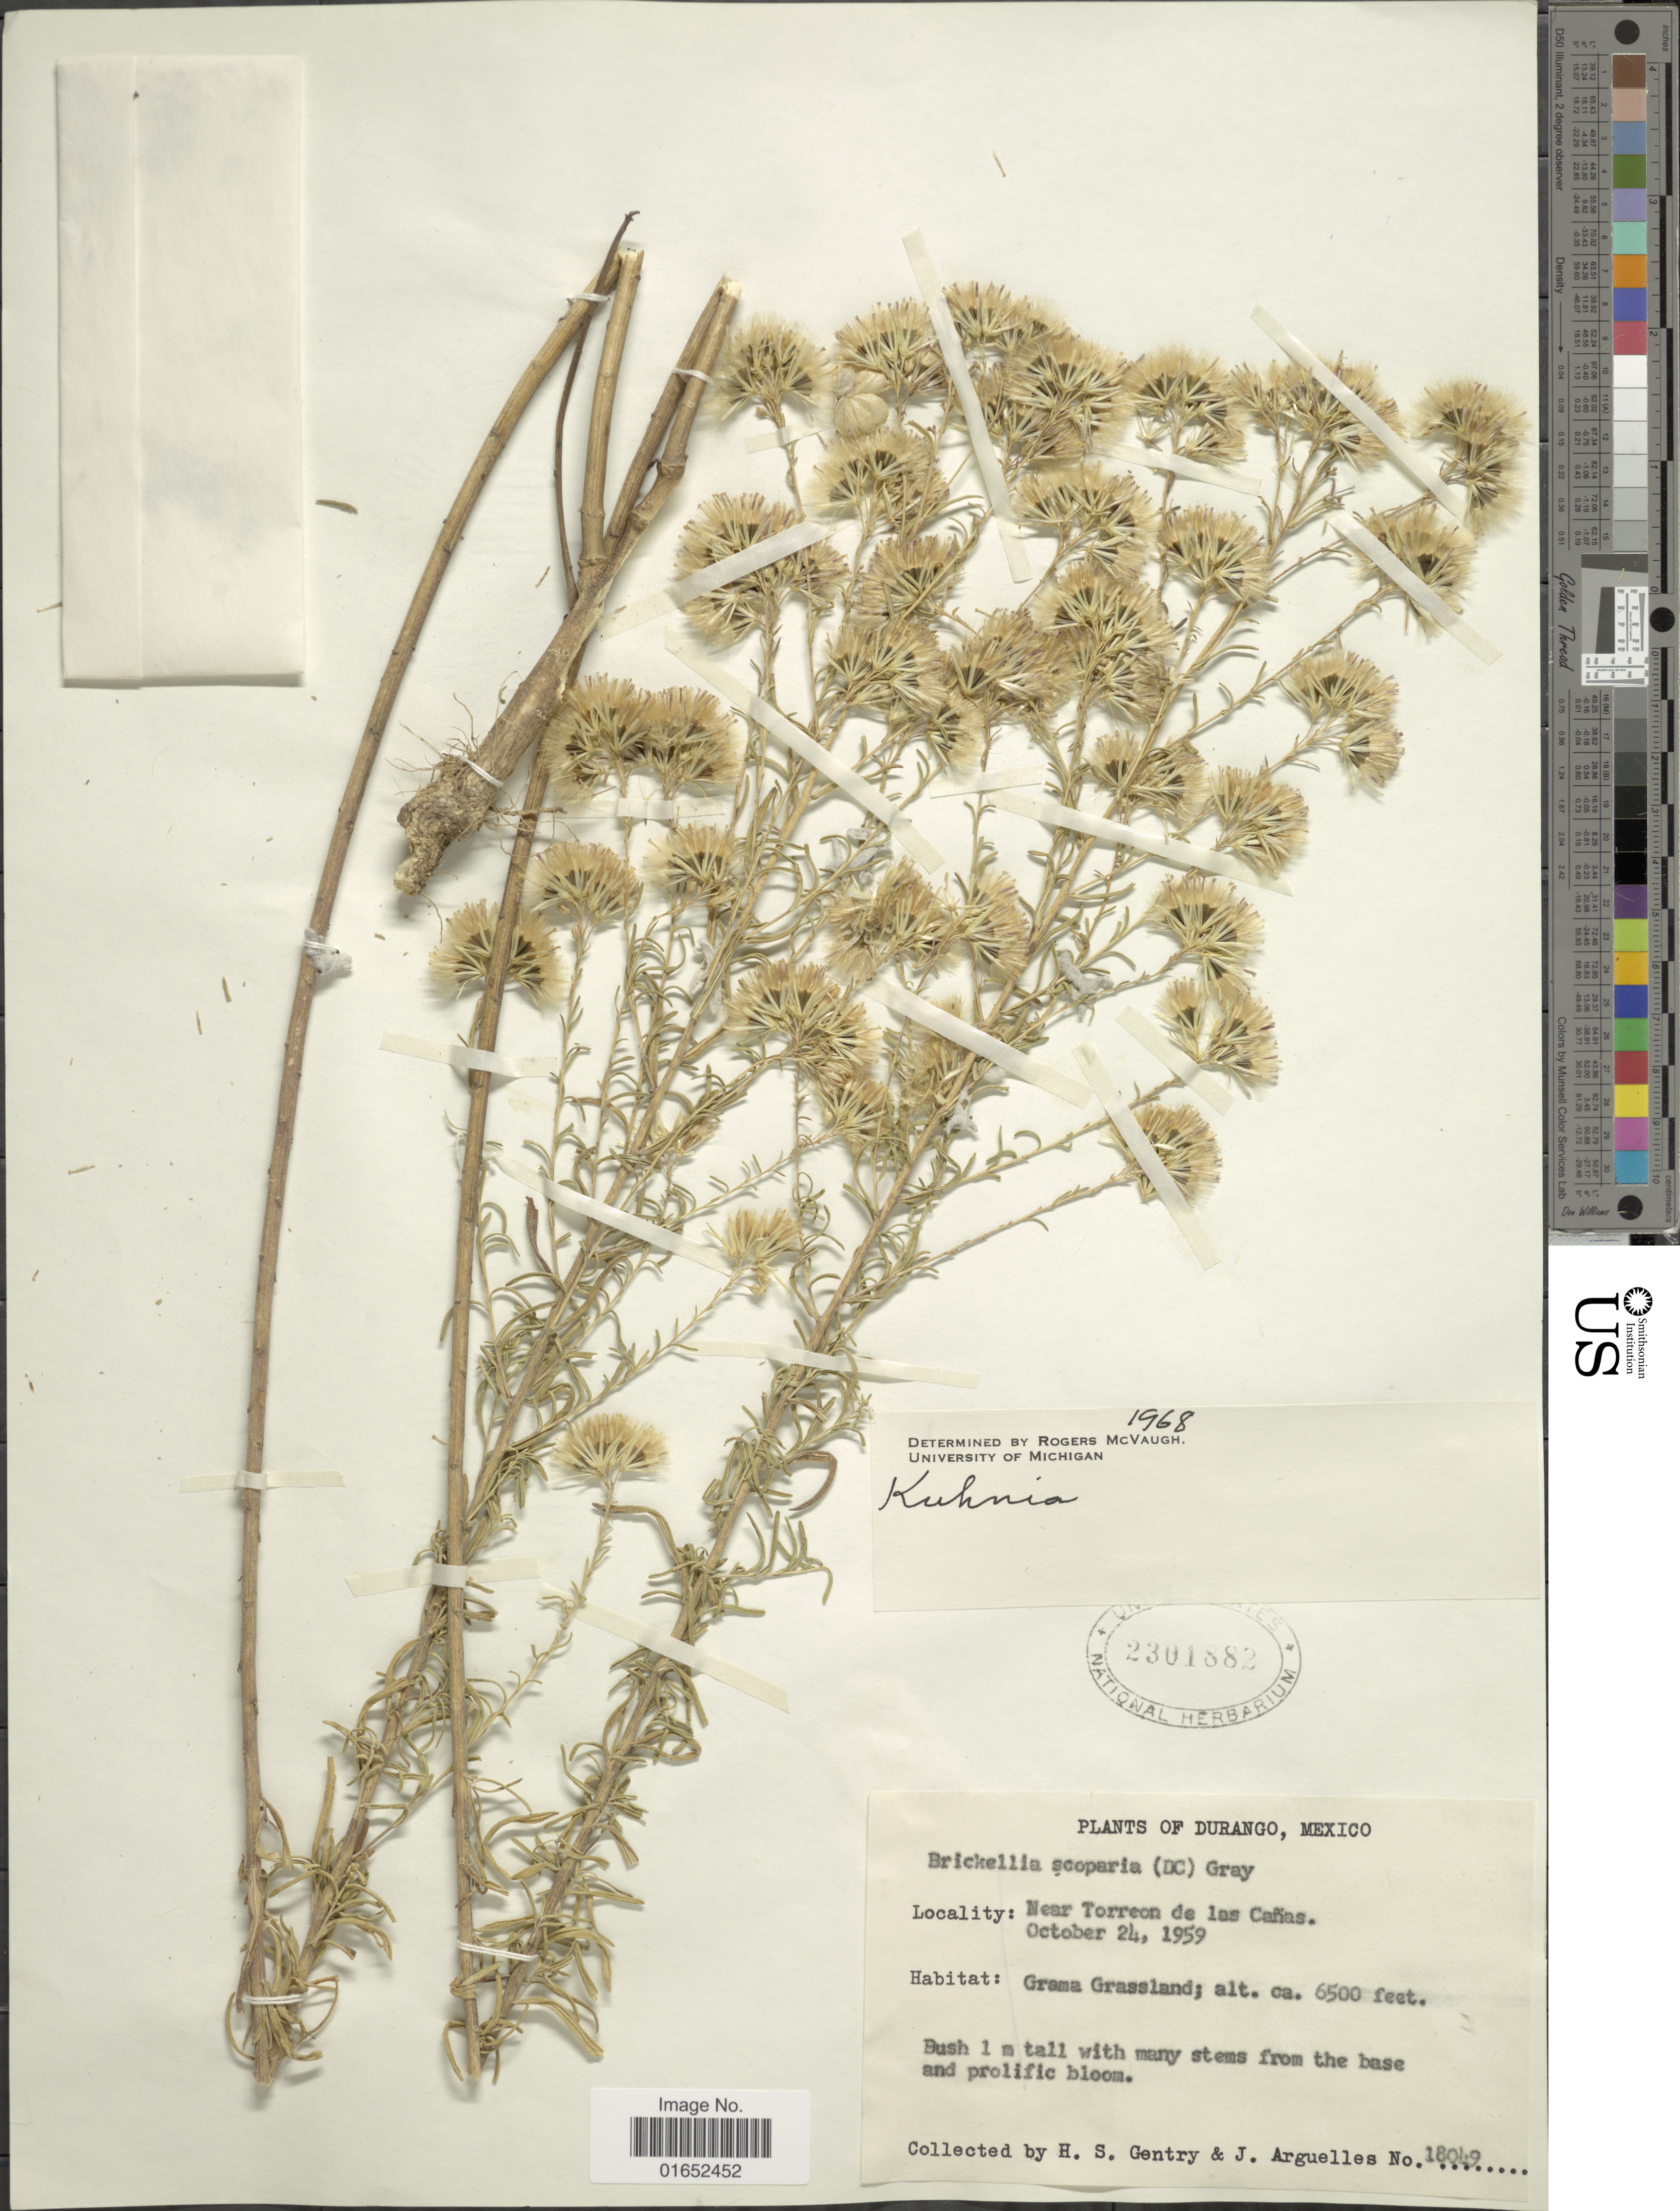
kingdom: Plantae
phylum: Tracheophyta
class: Magnoliopsida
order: Asterales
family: Asteraceae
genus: Brickellia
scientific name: Brickellia sp.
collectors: H. S. Gentry & J. Arguelles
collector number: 18049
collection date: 1959-10-24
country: Mexico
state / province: Durango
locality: Near Torreon de las Cañas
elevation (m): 1981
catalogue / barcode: US 2301882